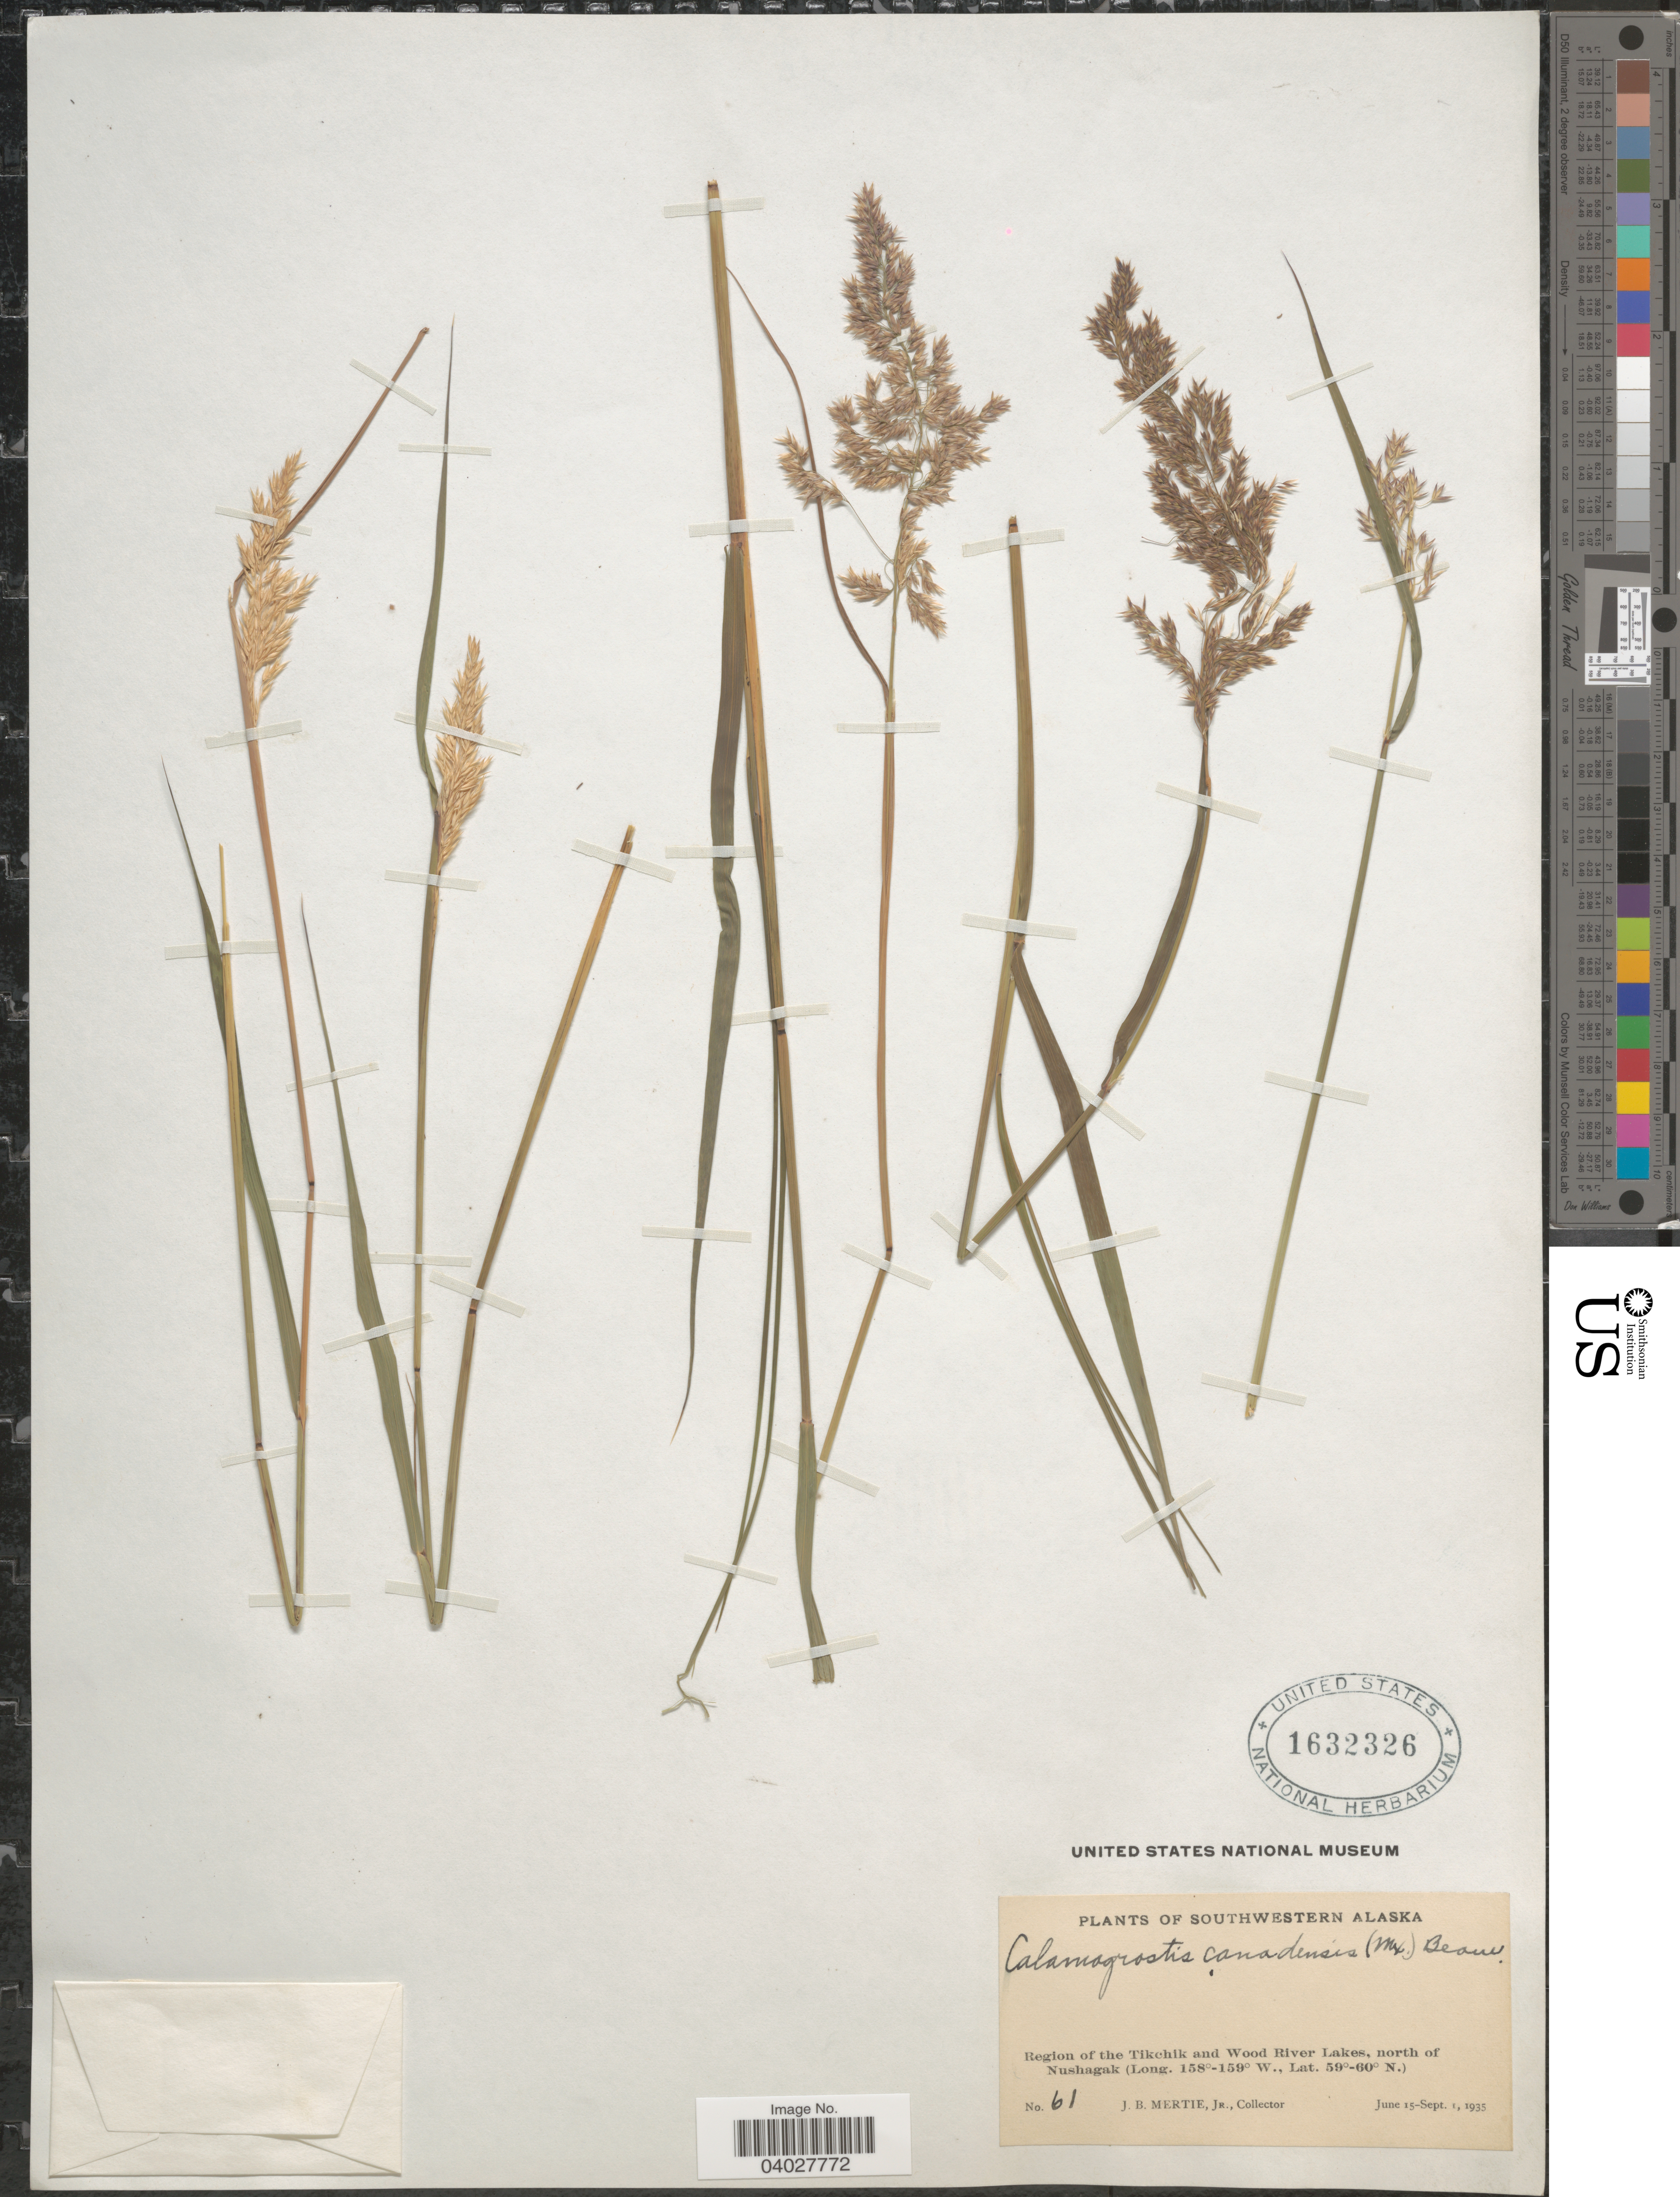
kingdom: Plantae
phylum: Tracheophyta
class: Liliopsida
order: Poales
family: Poaceae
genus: Calamagrostis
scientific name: Calamagrostis canadensis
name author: (Michx.) P. Beauv.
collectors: J. Mertie Jr.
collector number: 61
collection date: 1935-06-15/1935-09-01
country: United States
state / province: Alaska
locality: Southwestern Alaska. Region of the Tikchik and Wood River Lakes, north of Nushagak.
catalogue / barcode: US 1632326